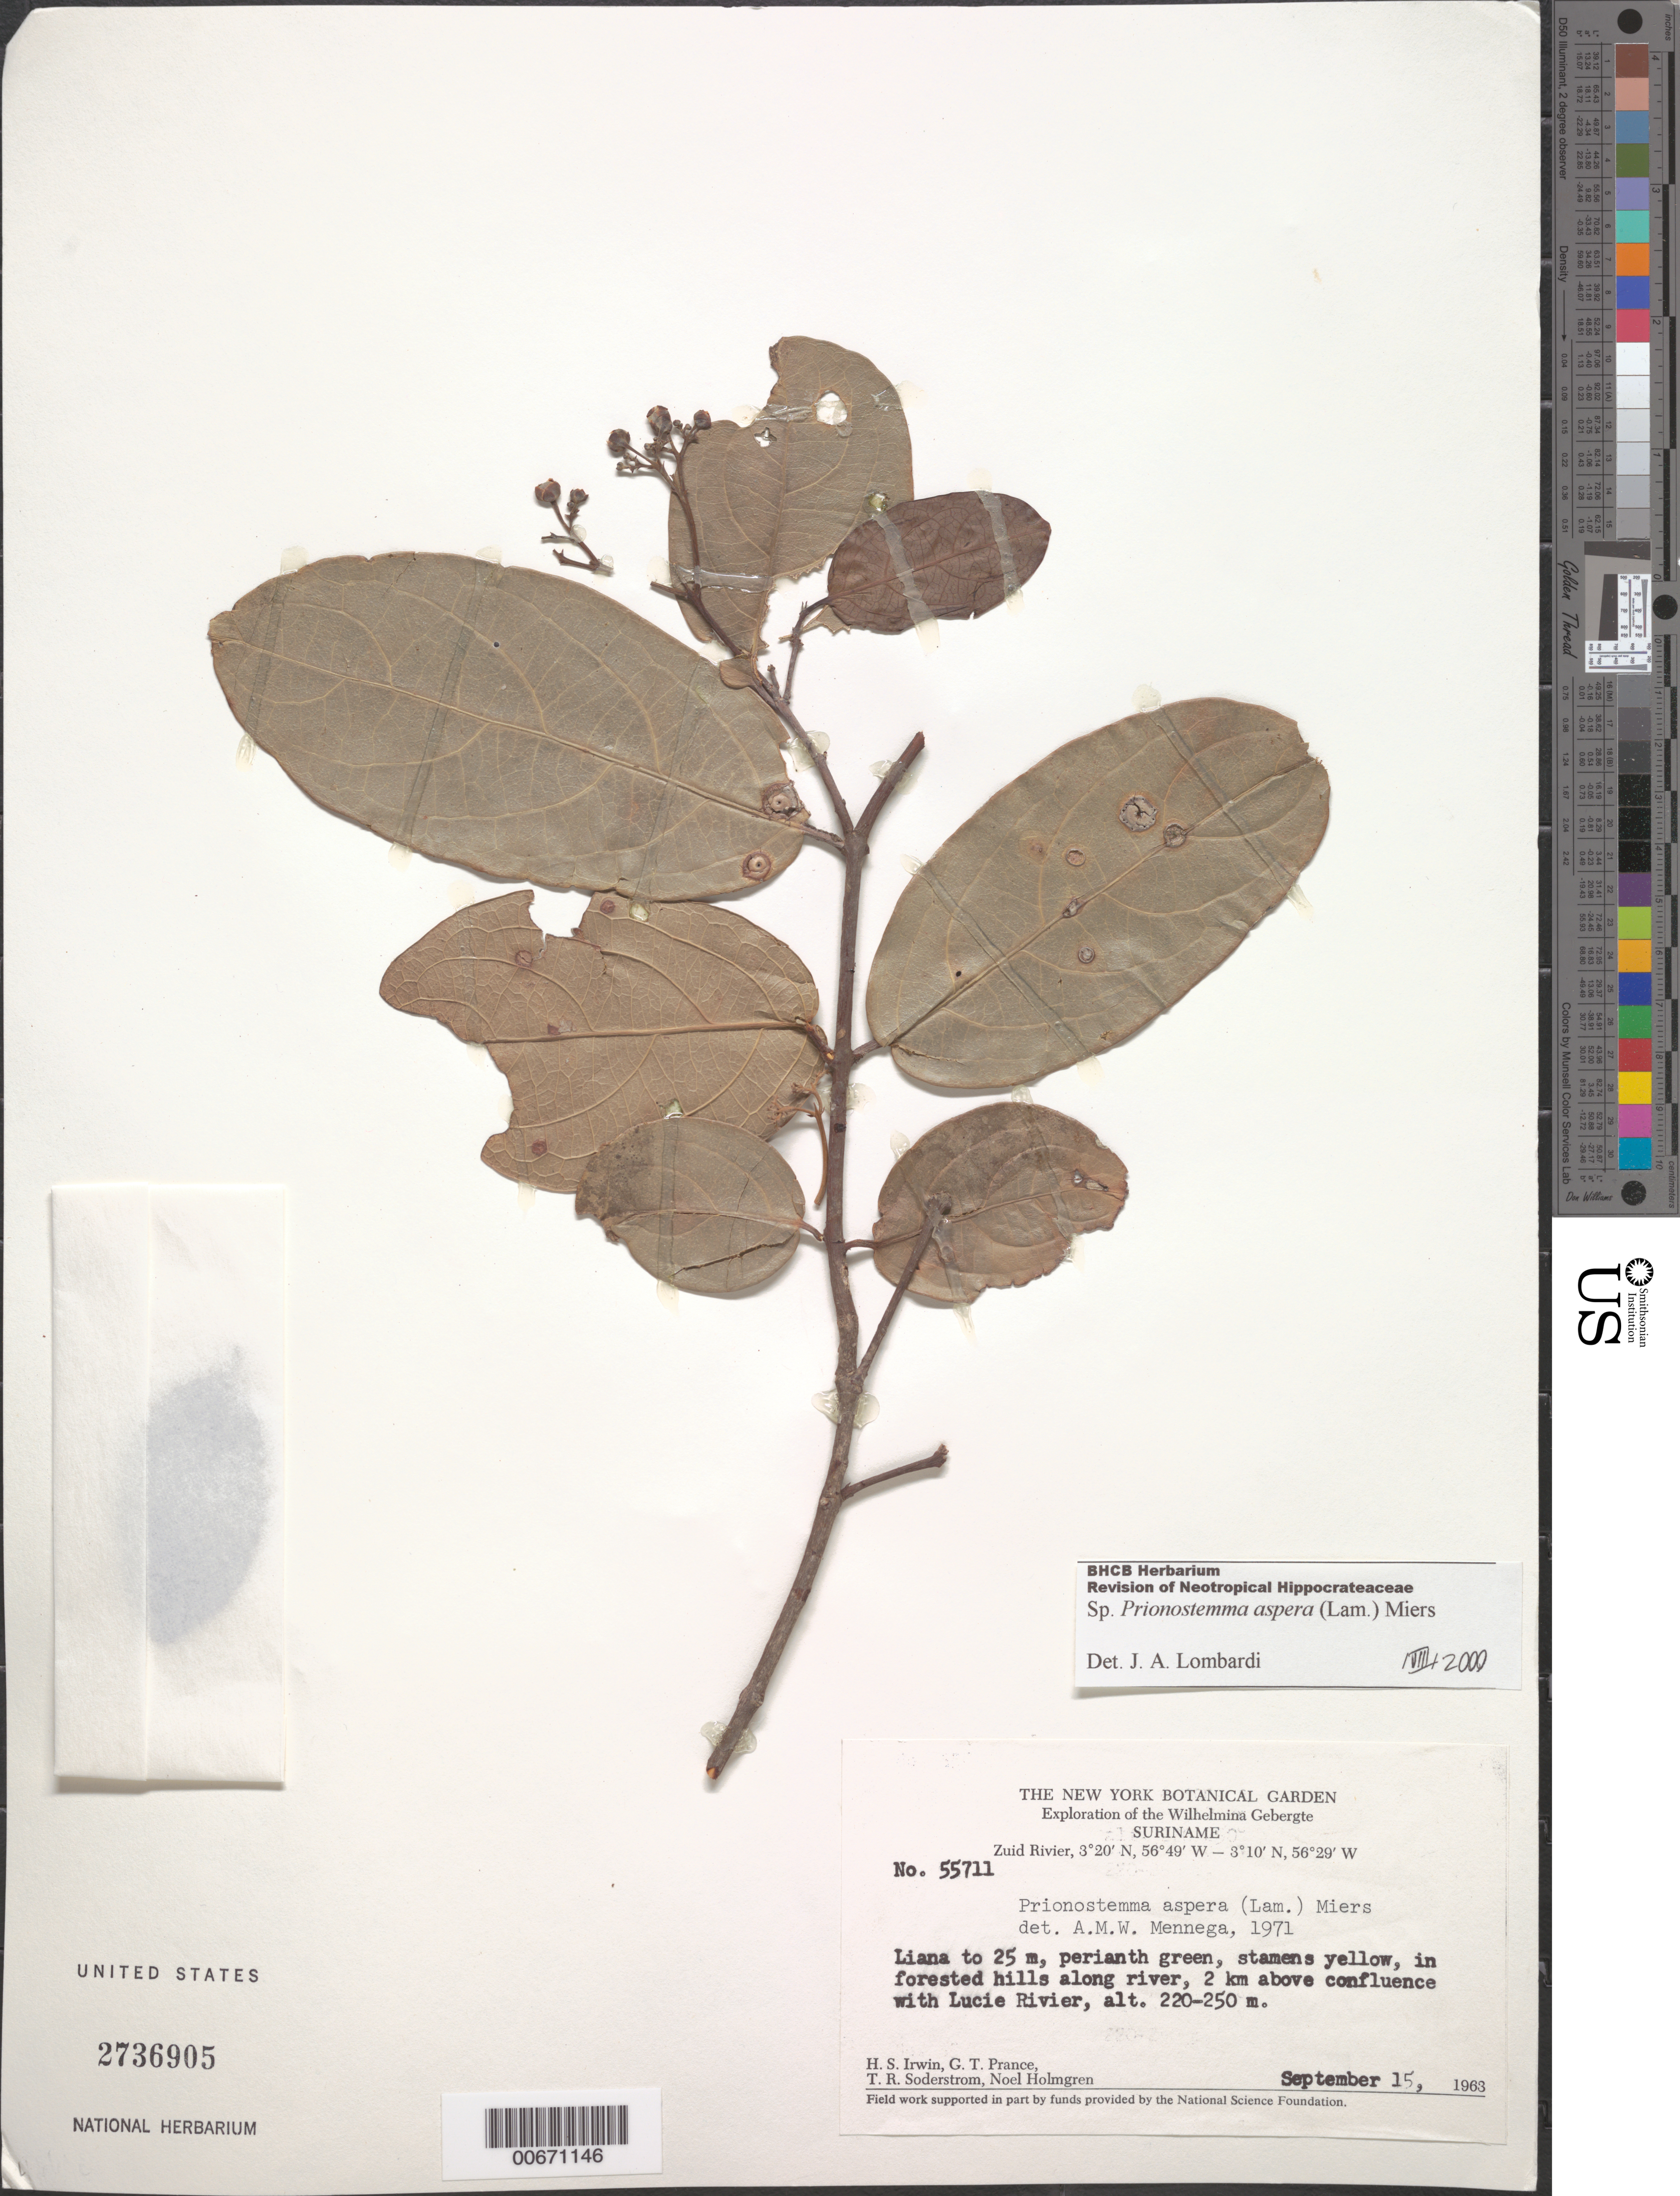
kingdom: Plantae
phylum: Tracheophyta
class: Magnoliopsida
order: Celastrales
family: Celastraceae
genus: Prionostemma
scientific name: Prionostemma aspera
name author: (Lam.) Miers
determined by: Lombardi, Julio A.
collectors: H. Irwin, G. T. Prance, T. R. Soderstrom & N. H. Holmgren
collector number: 55711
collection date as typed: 15-Sep-63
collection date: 1963-09-15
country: Suriname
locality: Zuid River, 2 km above confluence with Lucie R., Wilhelmina Gebergte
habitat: Forested hills along river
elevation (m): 220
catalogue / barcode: US 2736905